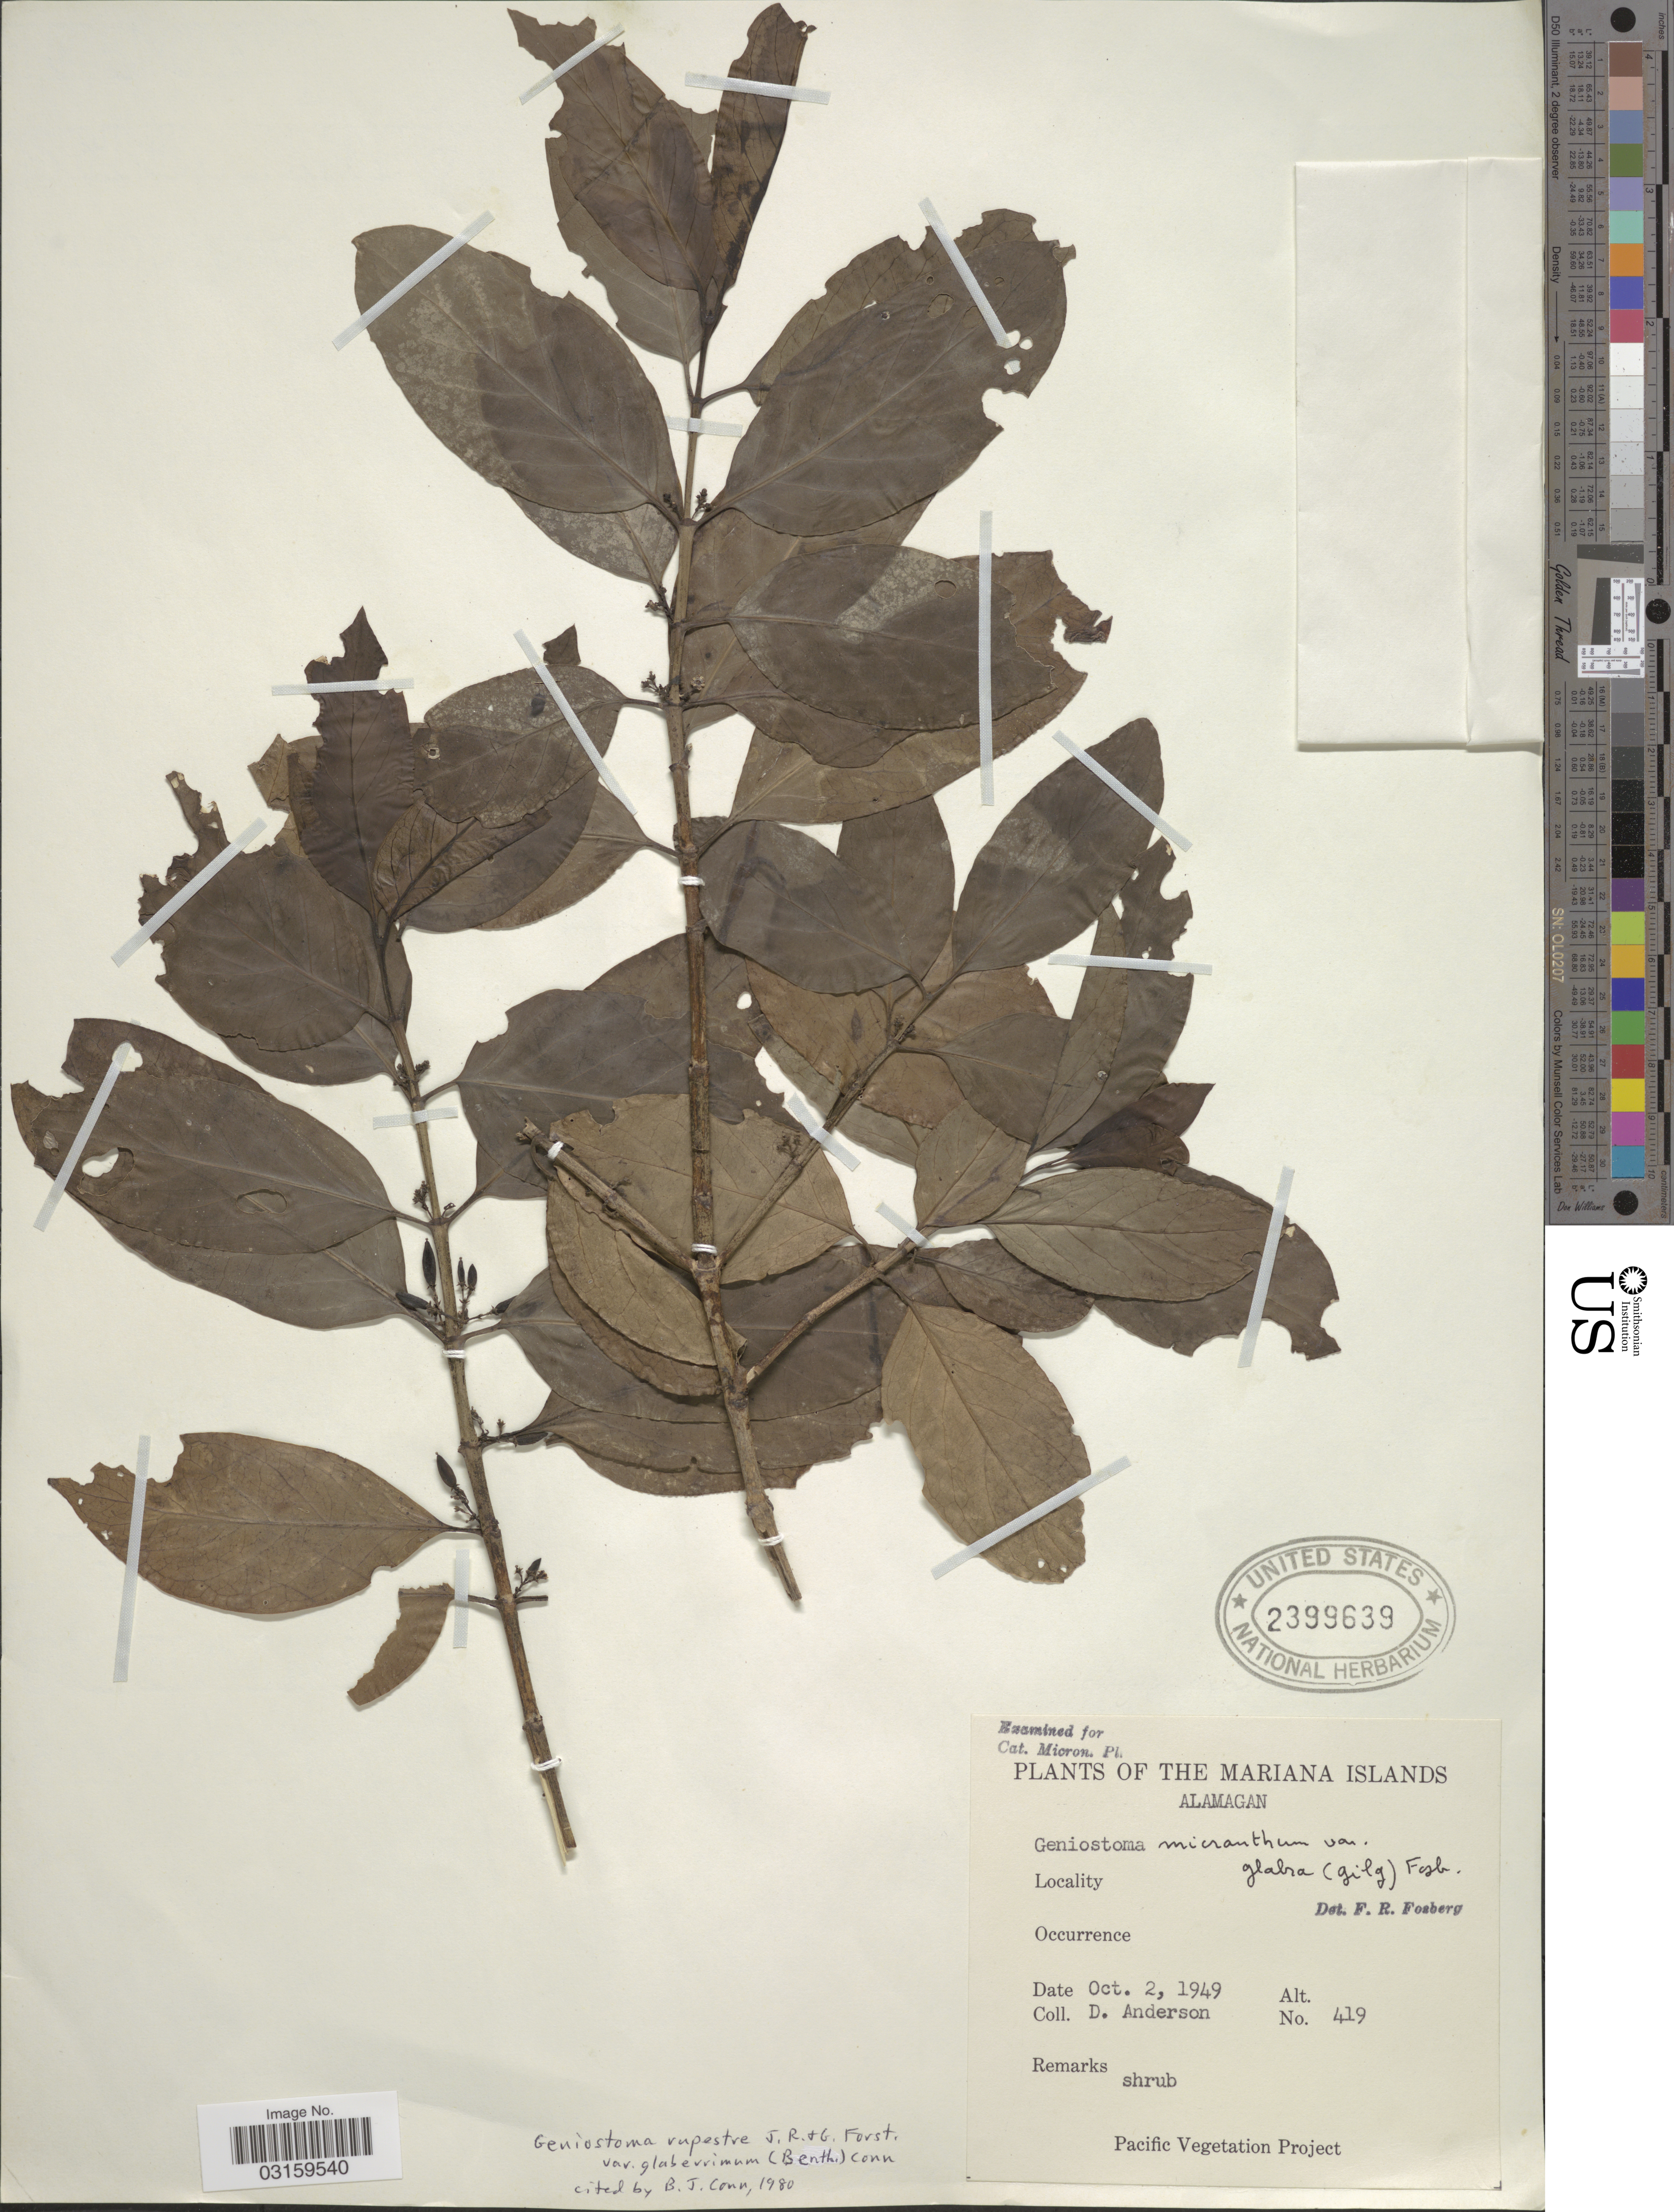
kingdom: Plantae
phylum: Tracheophyta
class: Magnoliopsida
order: Gentianales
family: Loganiaceae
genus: Geniostoma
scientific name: Geniostoma rupestre var. glaberrimum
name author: J.R. Forst. & G. Forst.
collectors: D. Anderson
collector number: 419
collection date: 1949-10-02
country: Northern Mariana Islands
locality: Mariana Islands. Alamagan.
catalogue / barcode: US 2399639